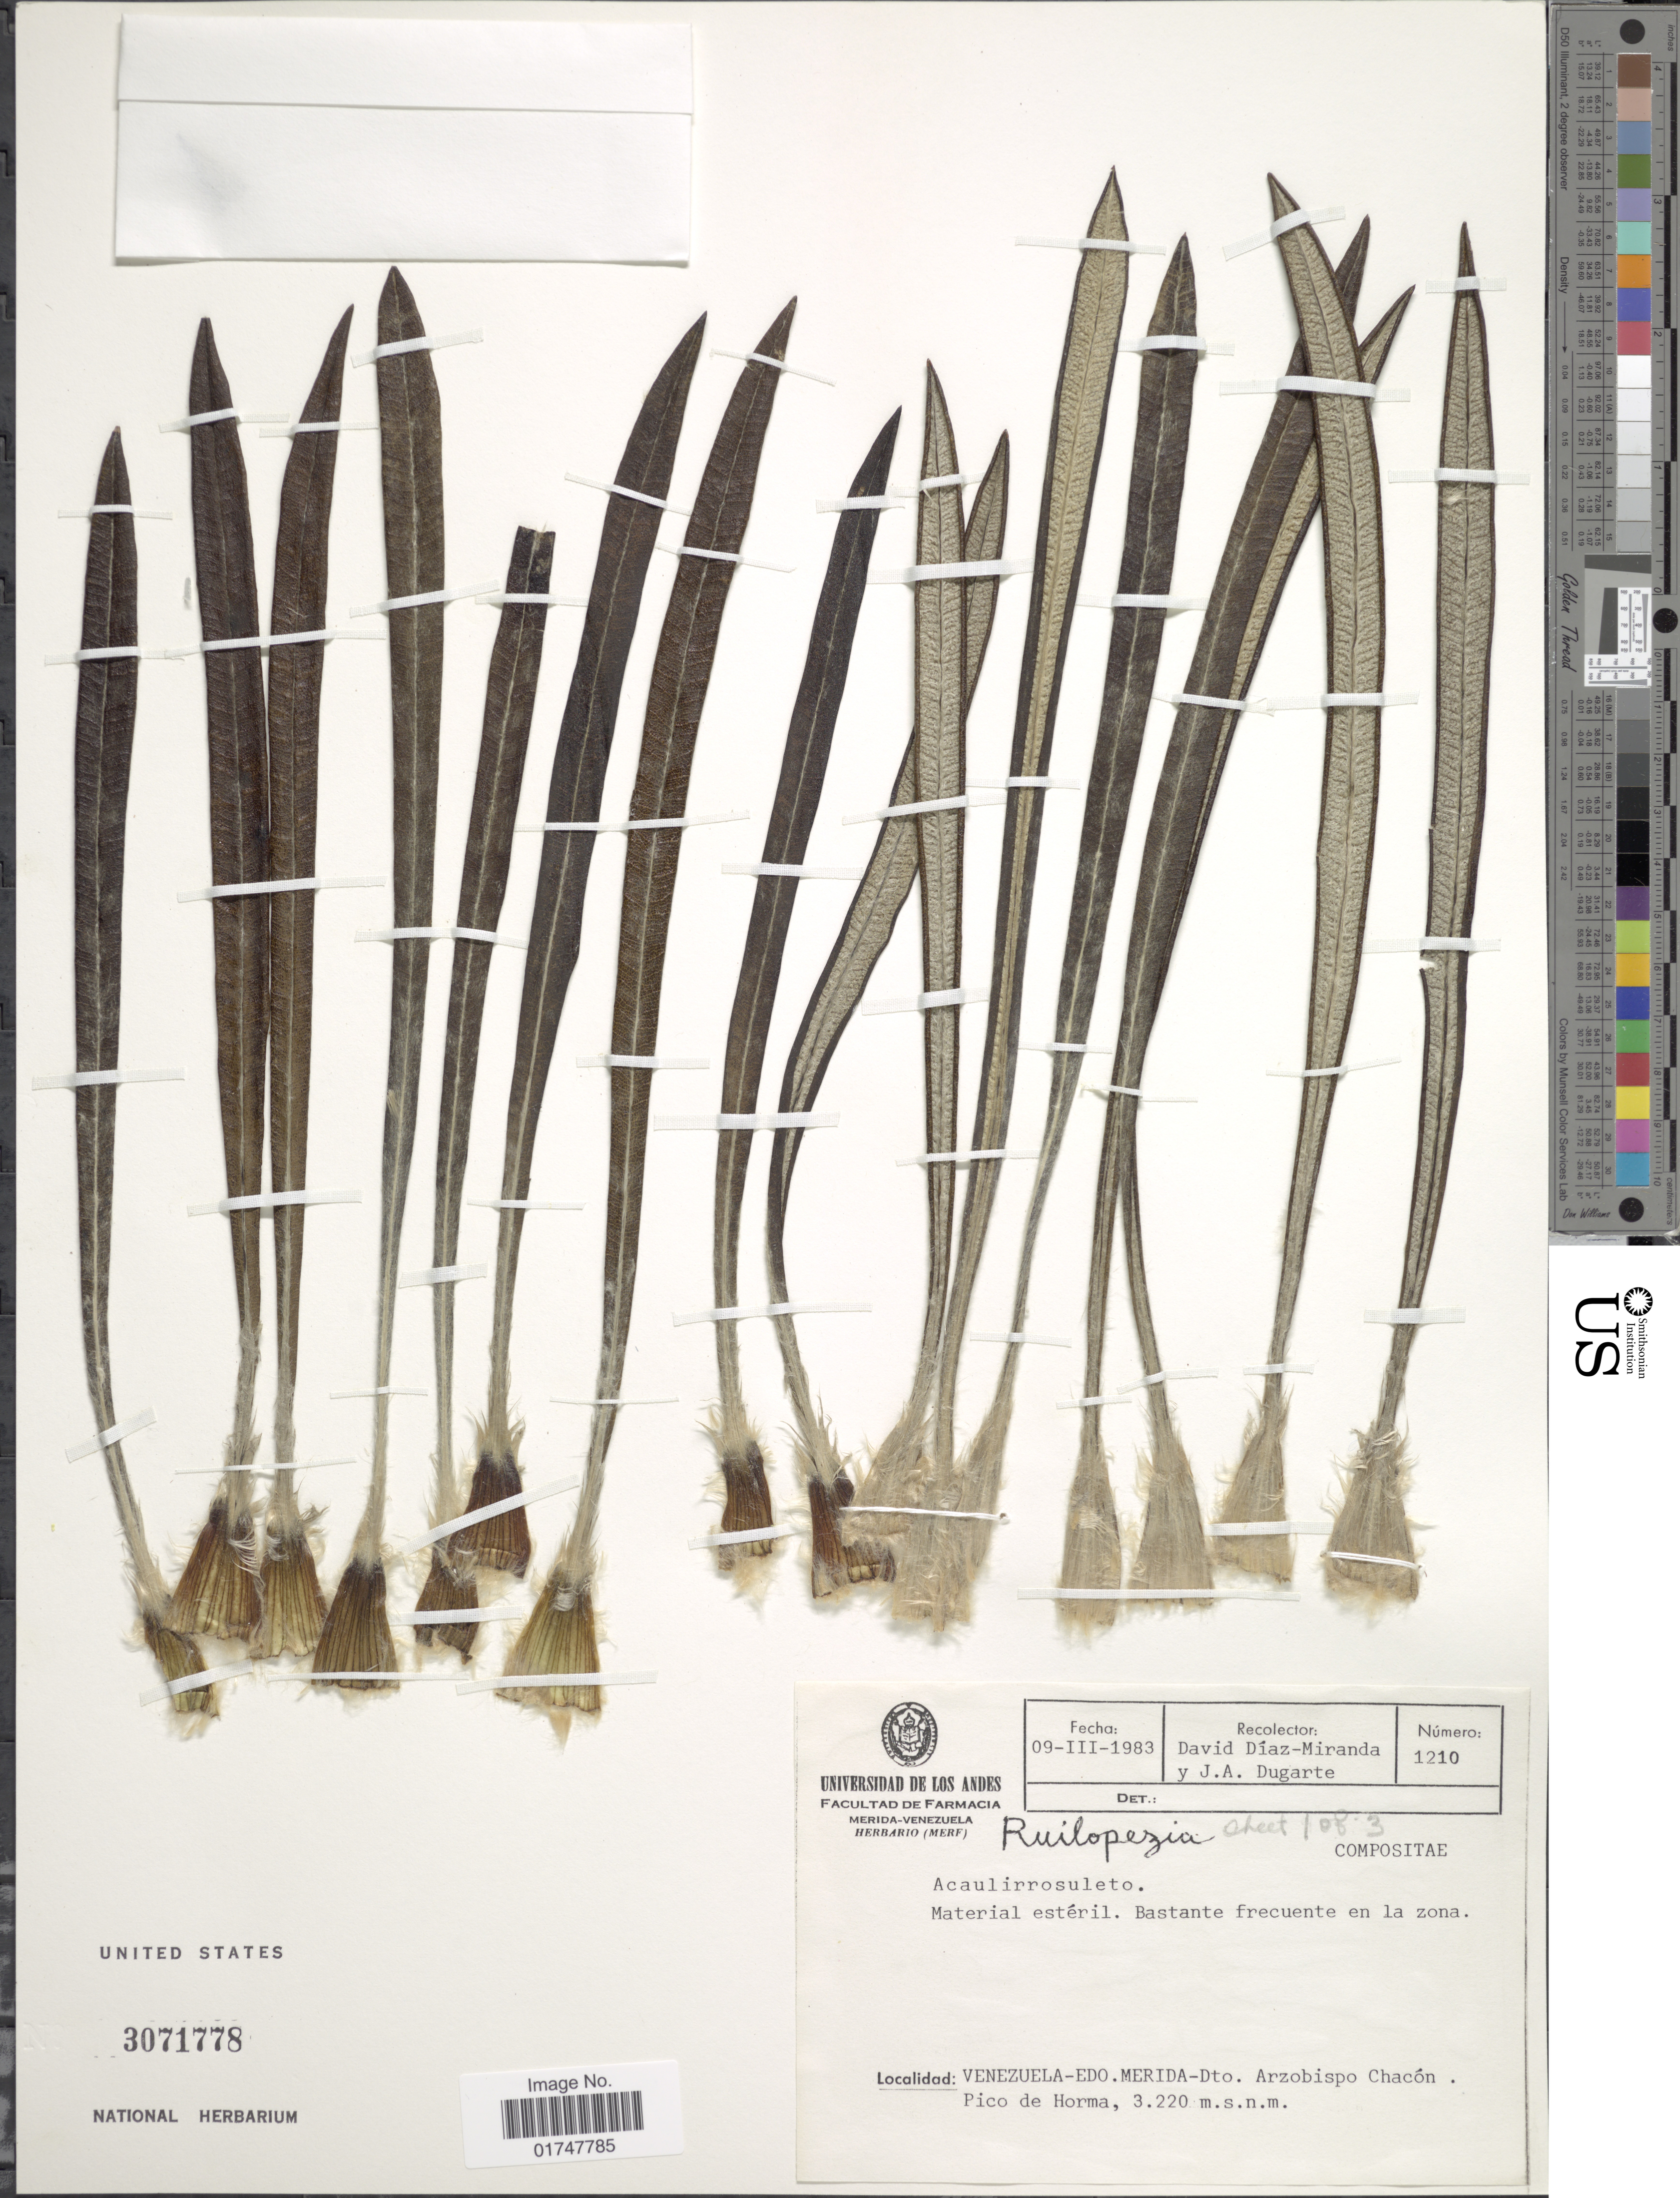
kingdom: Plantae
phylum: Tracheophyta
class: Magnoliopsida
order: Asterales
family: Asteraceae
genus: Ruilopezia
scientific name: Ruilopezia sp.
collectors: D. Diaz-Miranda & J. Dugarte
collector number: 1210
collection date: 1983-03-09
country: Venezuela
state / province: Mérida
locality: Dto. Arzobispo Chacón. Pico de Horma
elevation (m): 3220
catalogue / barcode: US 3071778